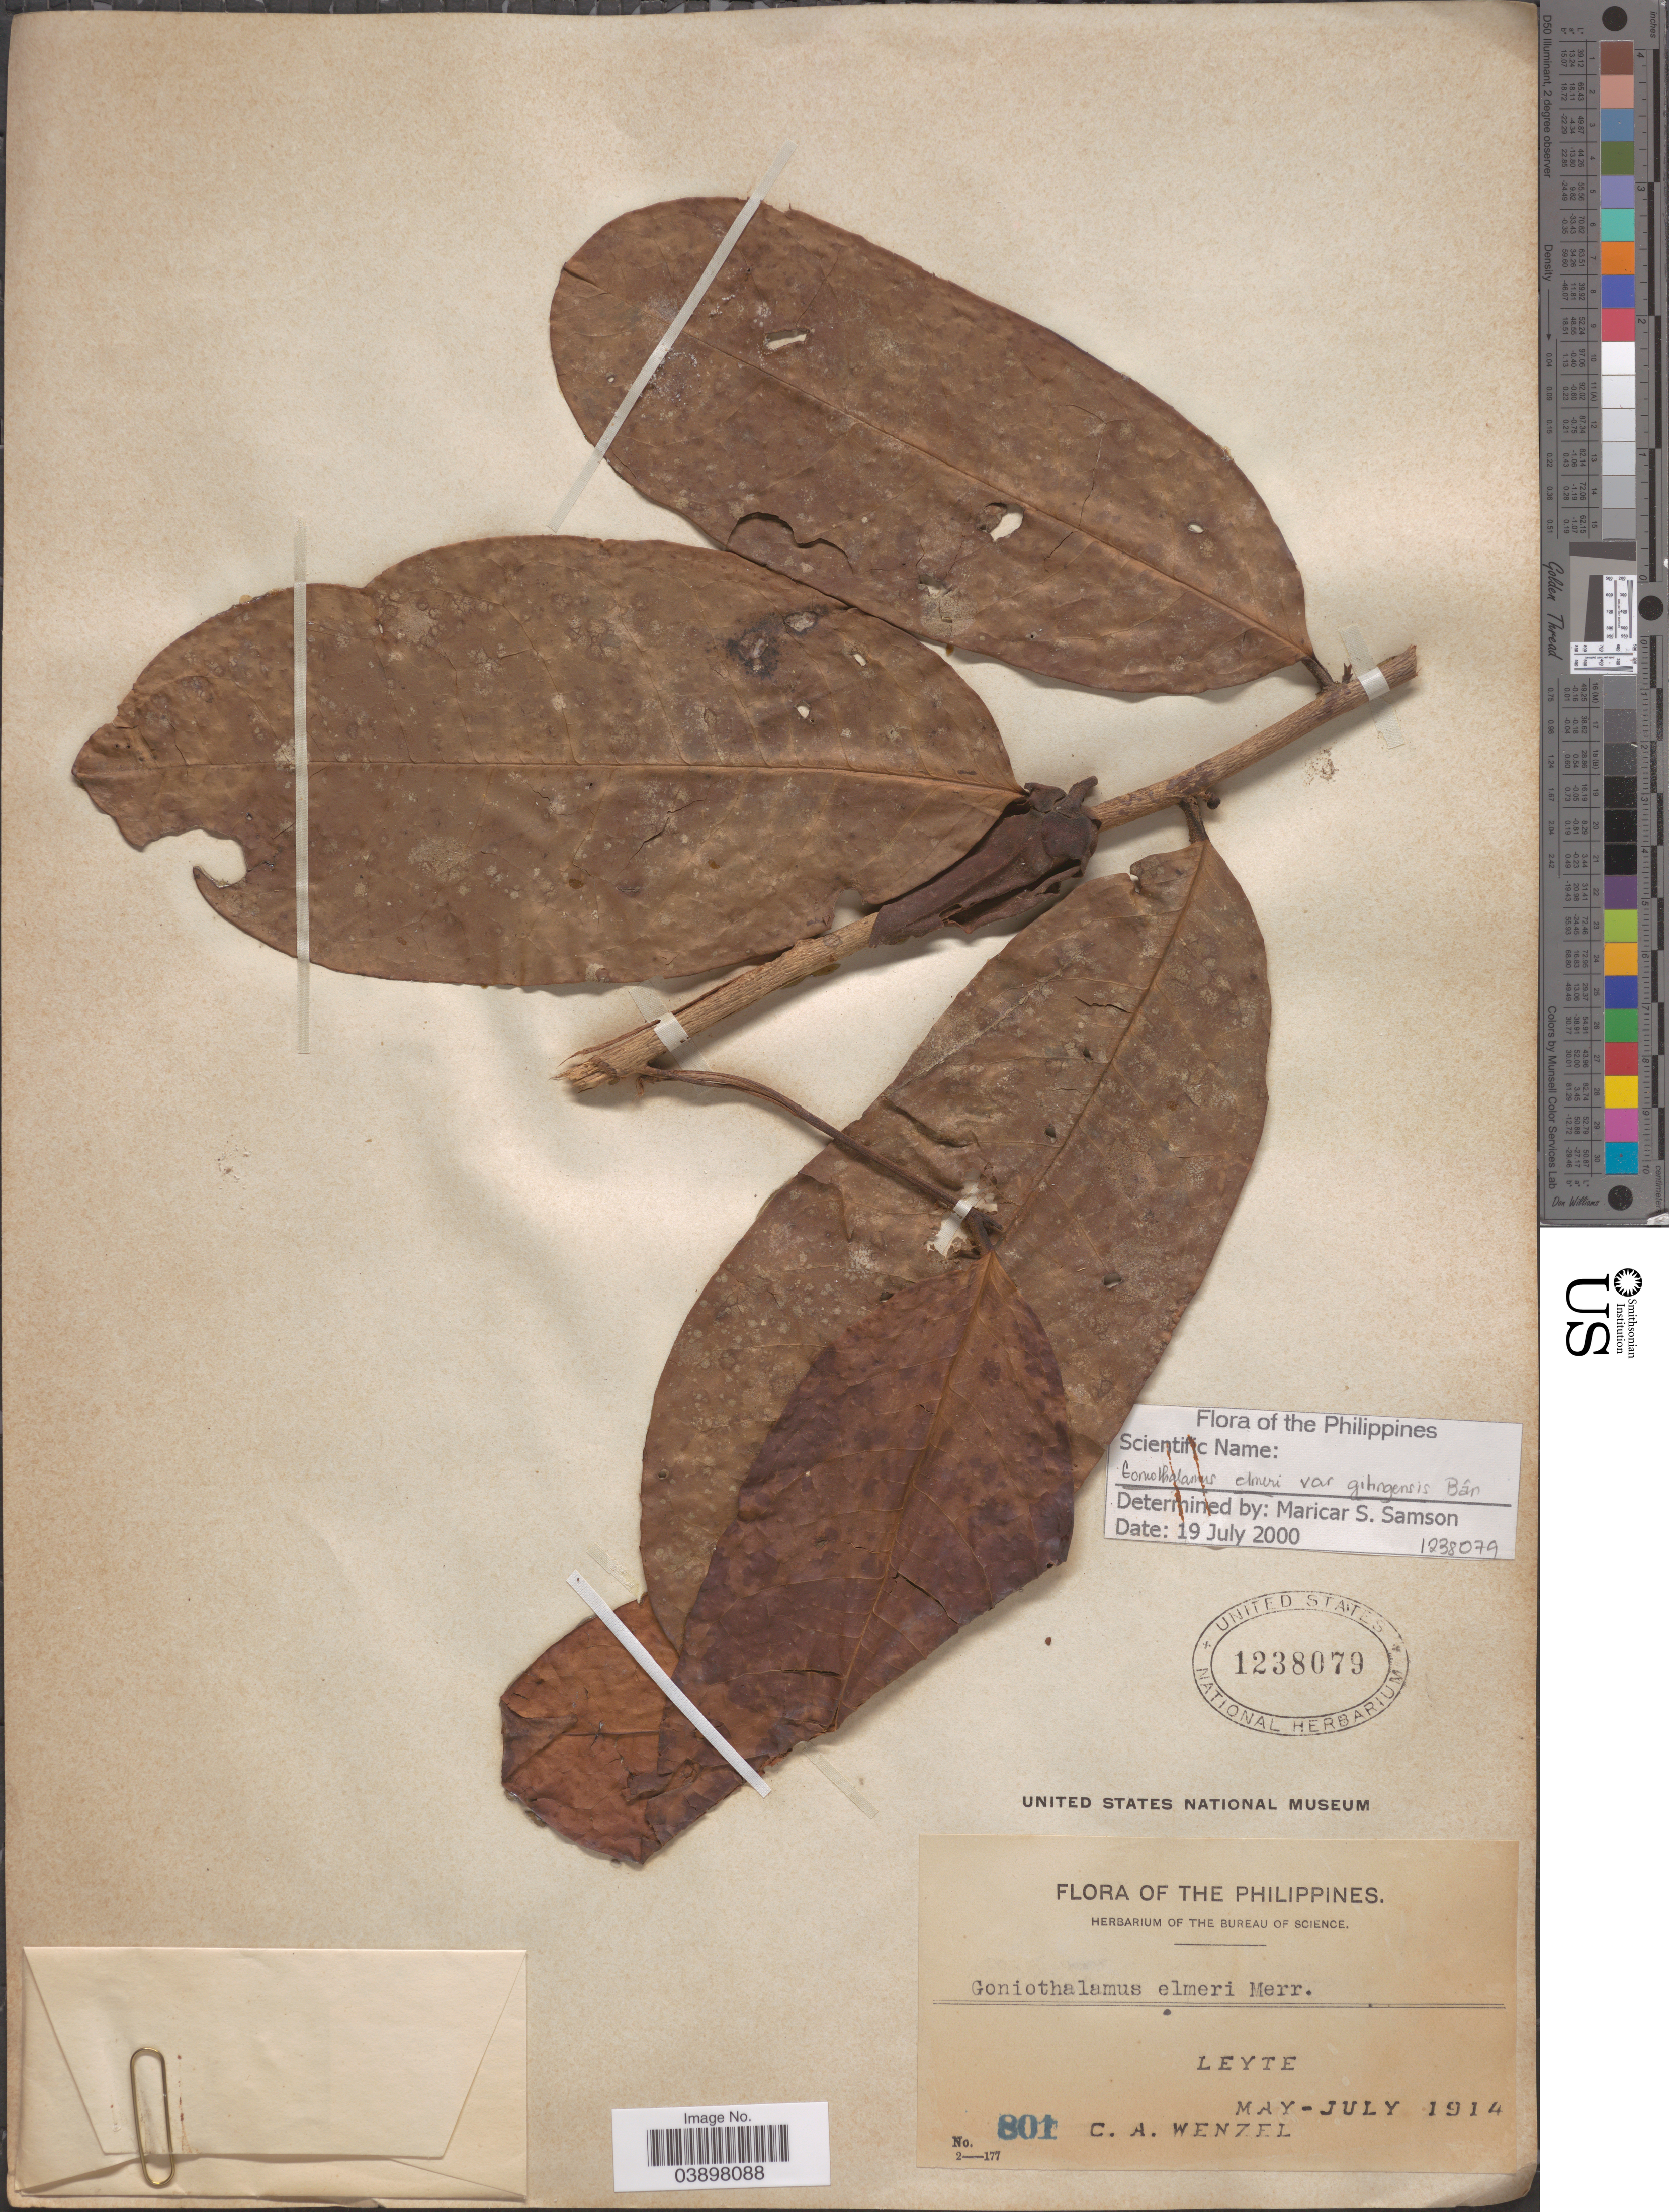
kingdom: Plantae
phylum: Tracheophyta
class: Magnoliopsida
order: Magnoliales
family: Annonaceae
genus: Goniothalamus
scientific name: Goniothalamus elmeri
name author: Merr.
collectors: C. Wenzel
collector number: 801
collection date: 1914-05/1914-07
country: Philippines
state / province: Eastern Visayas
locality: Leyte.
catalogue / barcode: US 1238079